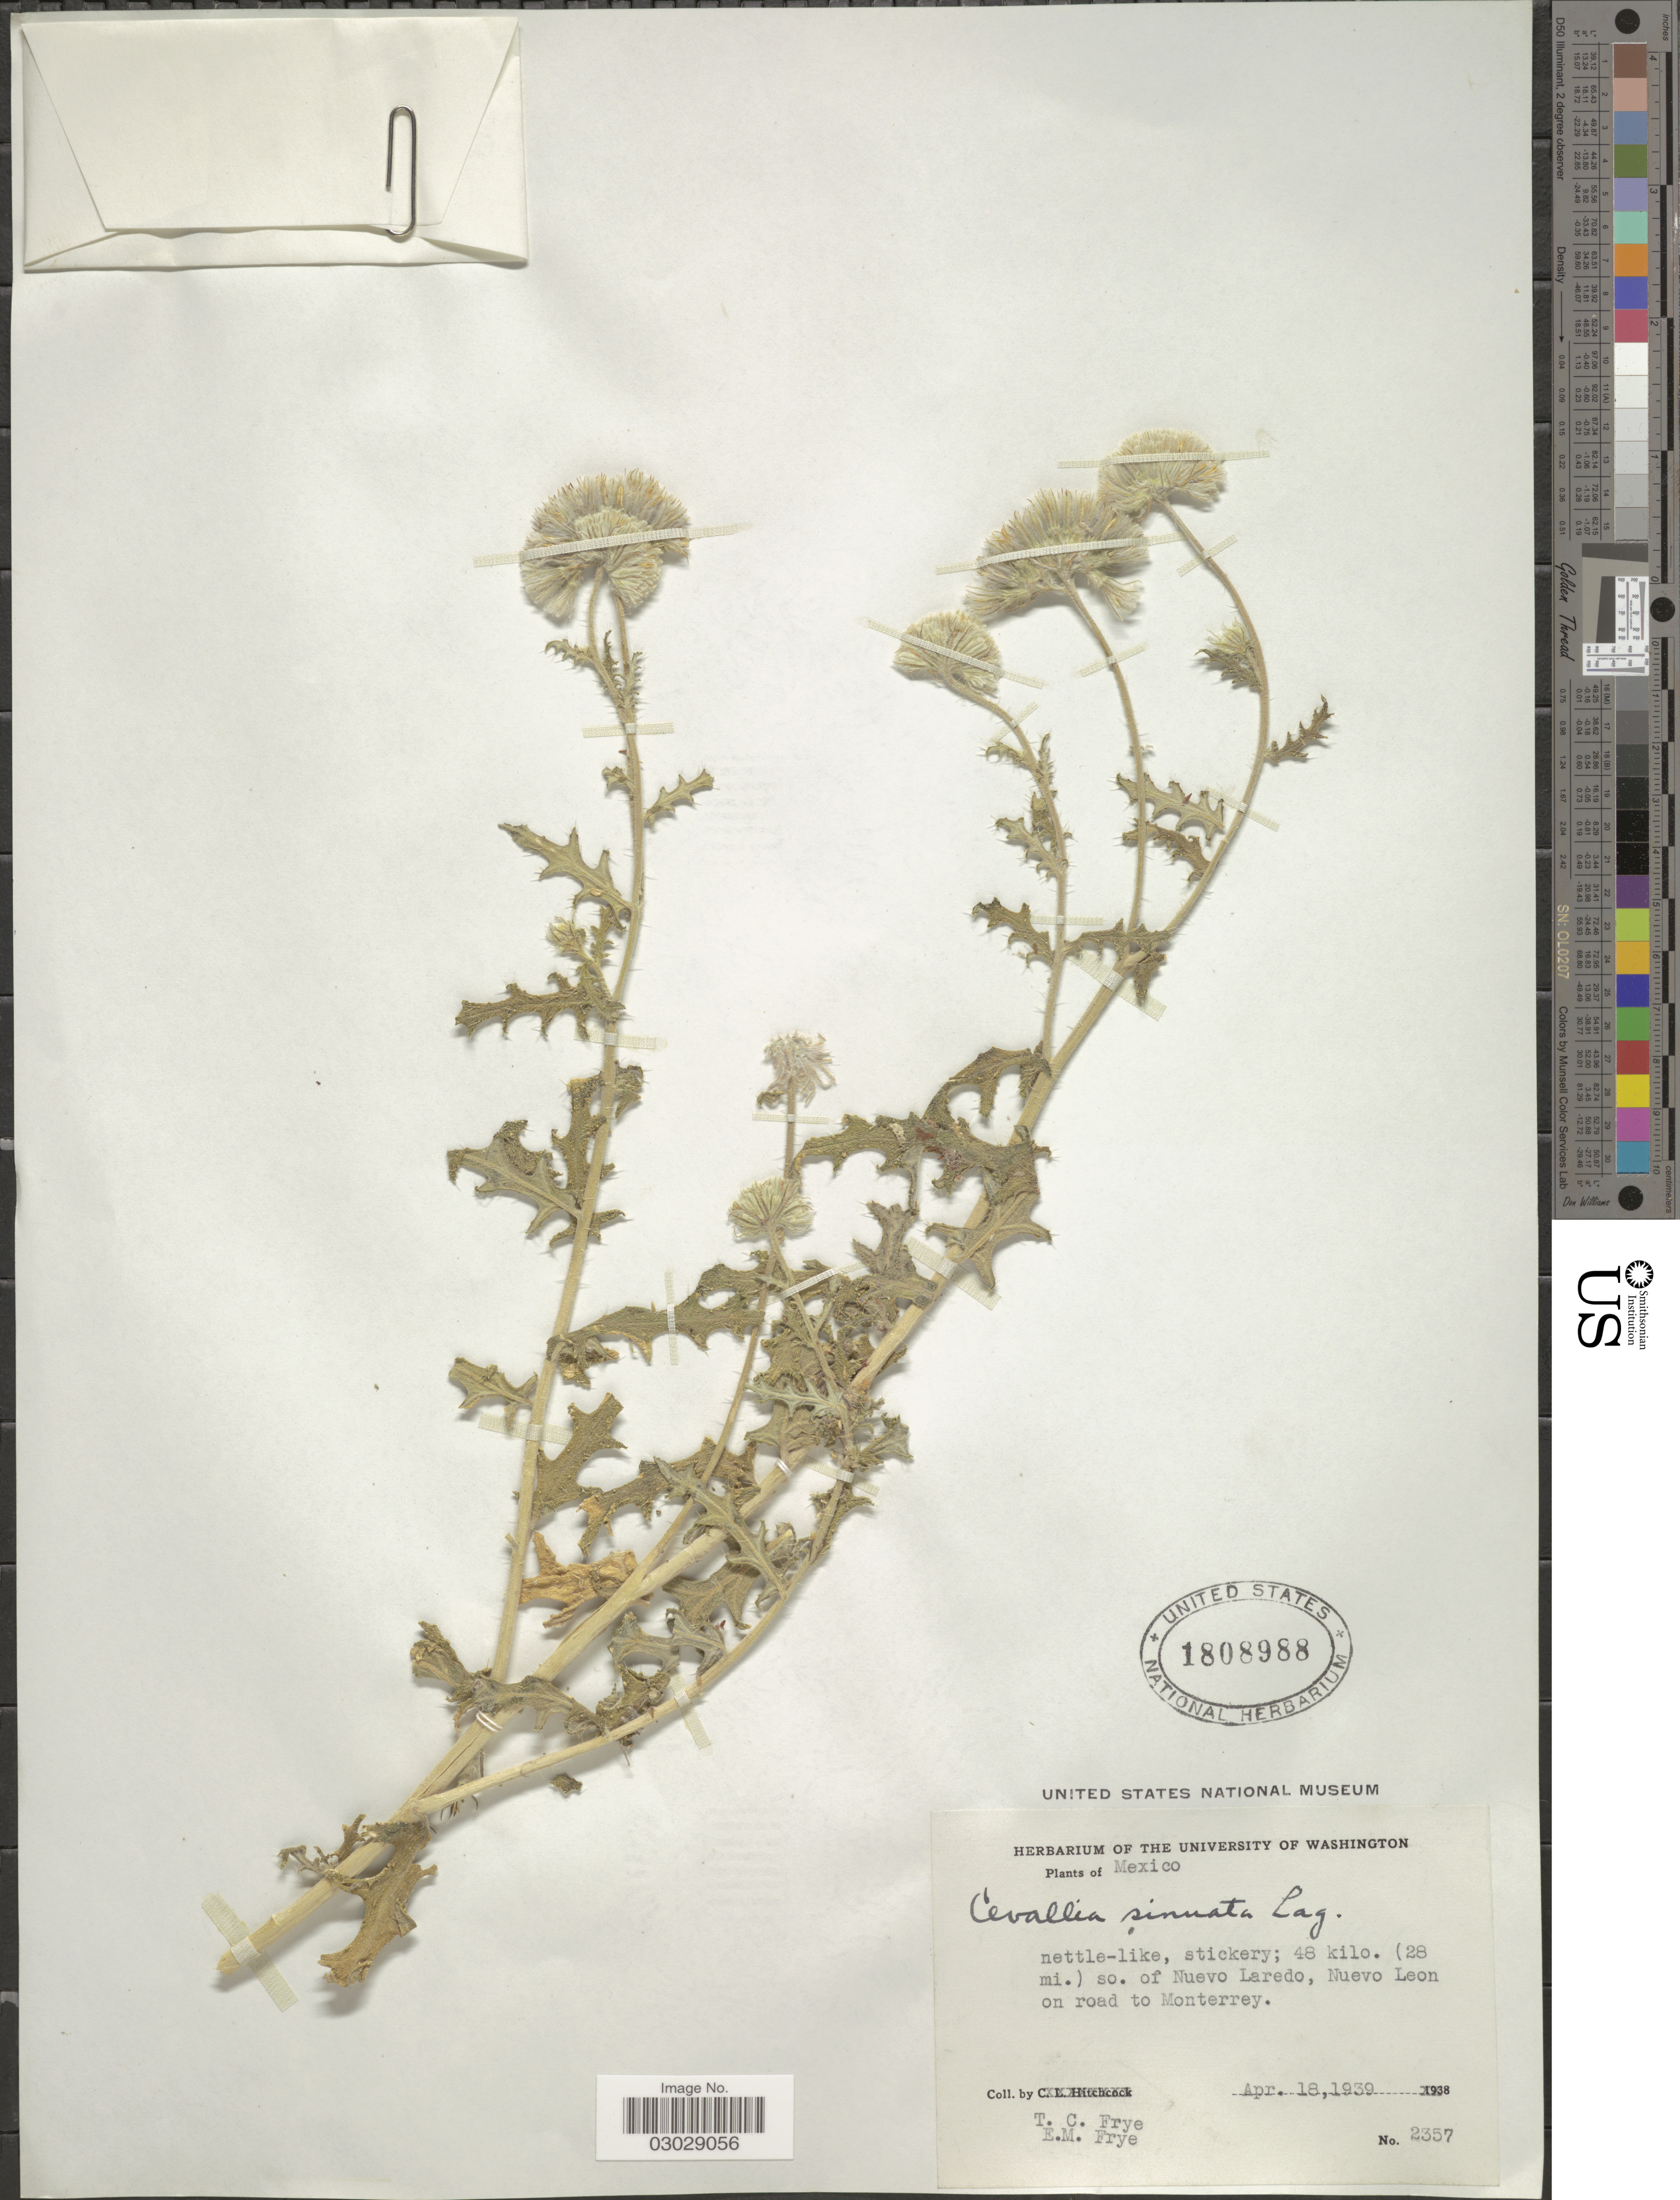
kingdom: Plantae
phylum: Tracheophyta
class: Magnoliopsida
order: Cornales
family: Loasaceae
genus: Cevallia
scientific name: Cevallia sinuata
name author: Lag.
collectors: T. C. Frye & E. Frye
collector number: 2357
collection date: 1939-04-18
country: Mexico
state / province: Nuevo León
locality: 48 kilo. (28 mi.) so. of Nuevo Laredo, Nuevo Leon on road to Monterrey.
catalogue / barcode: US 1808988